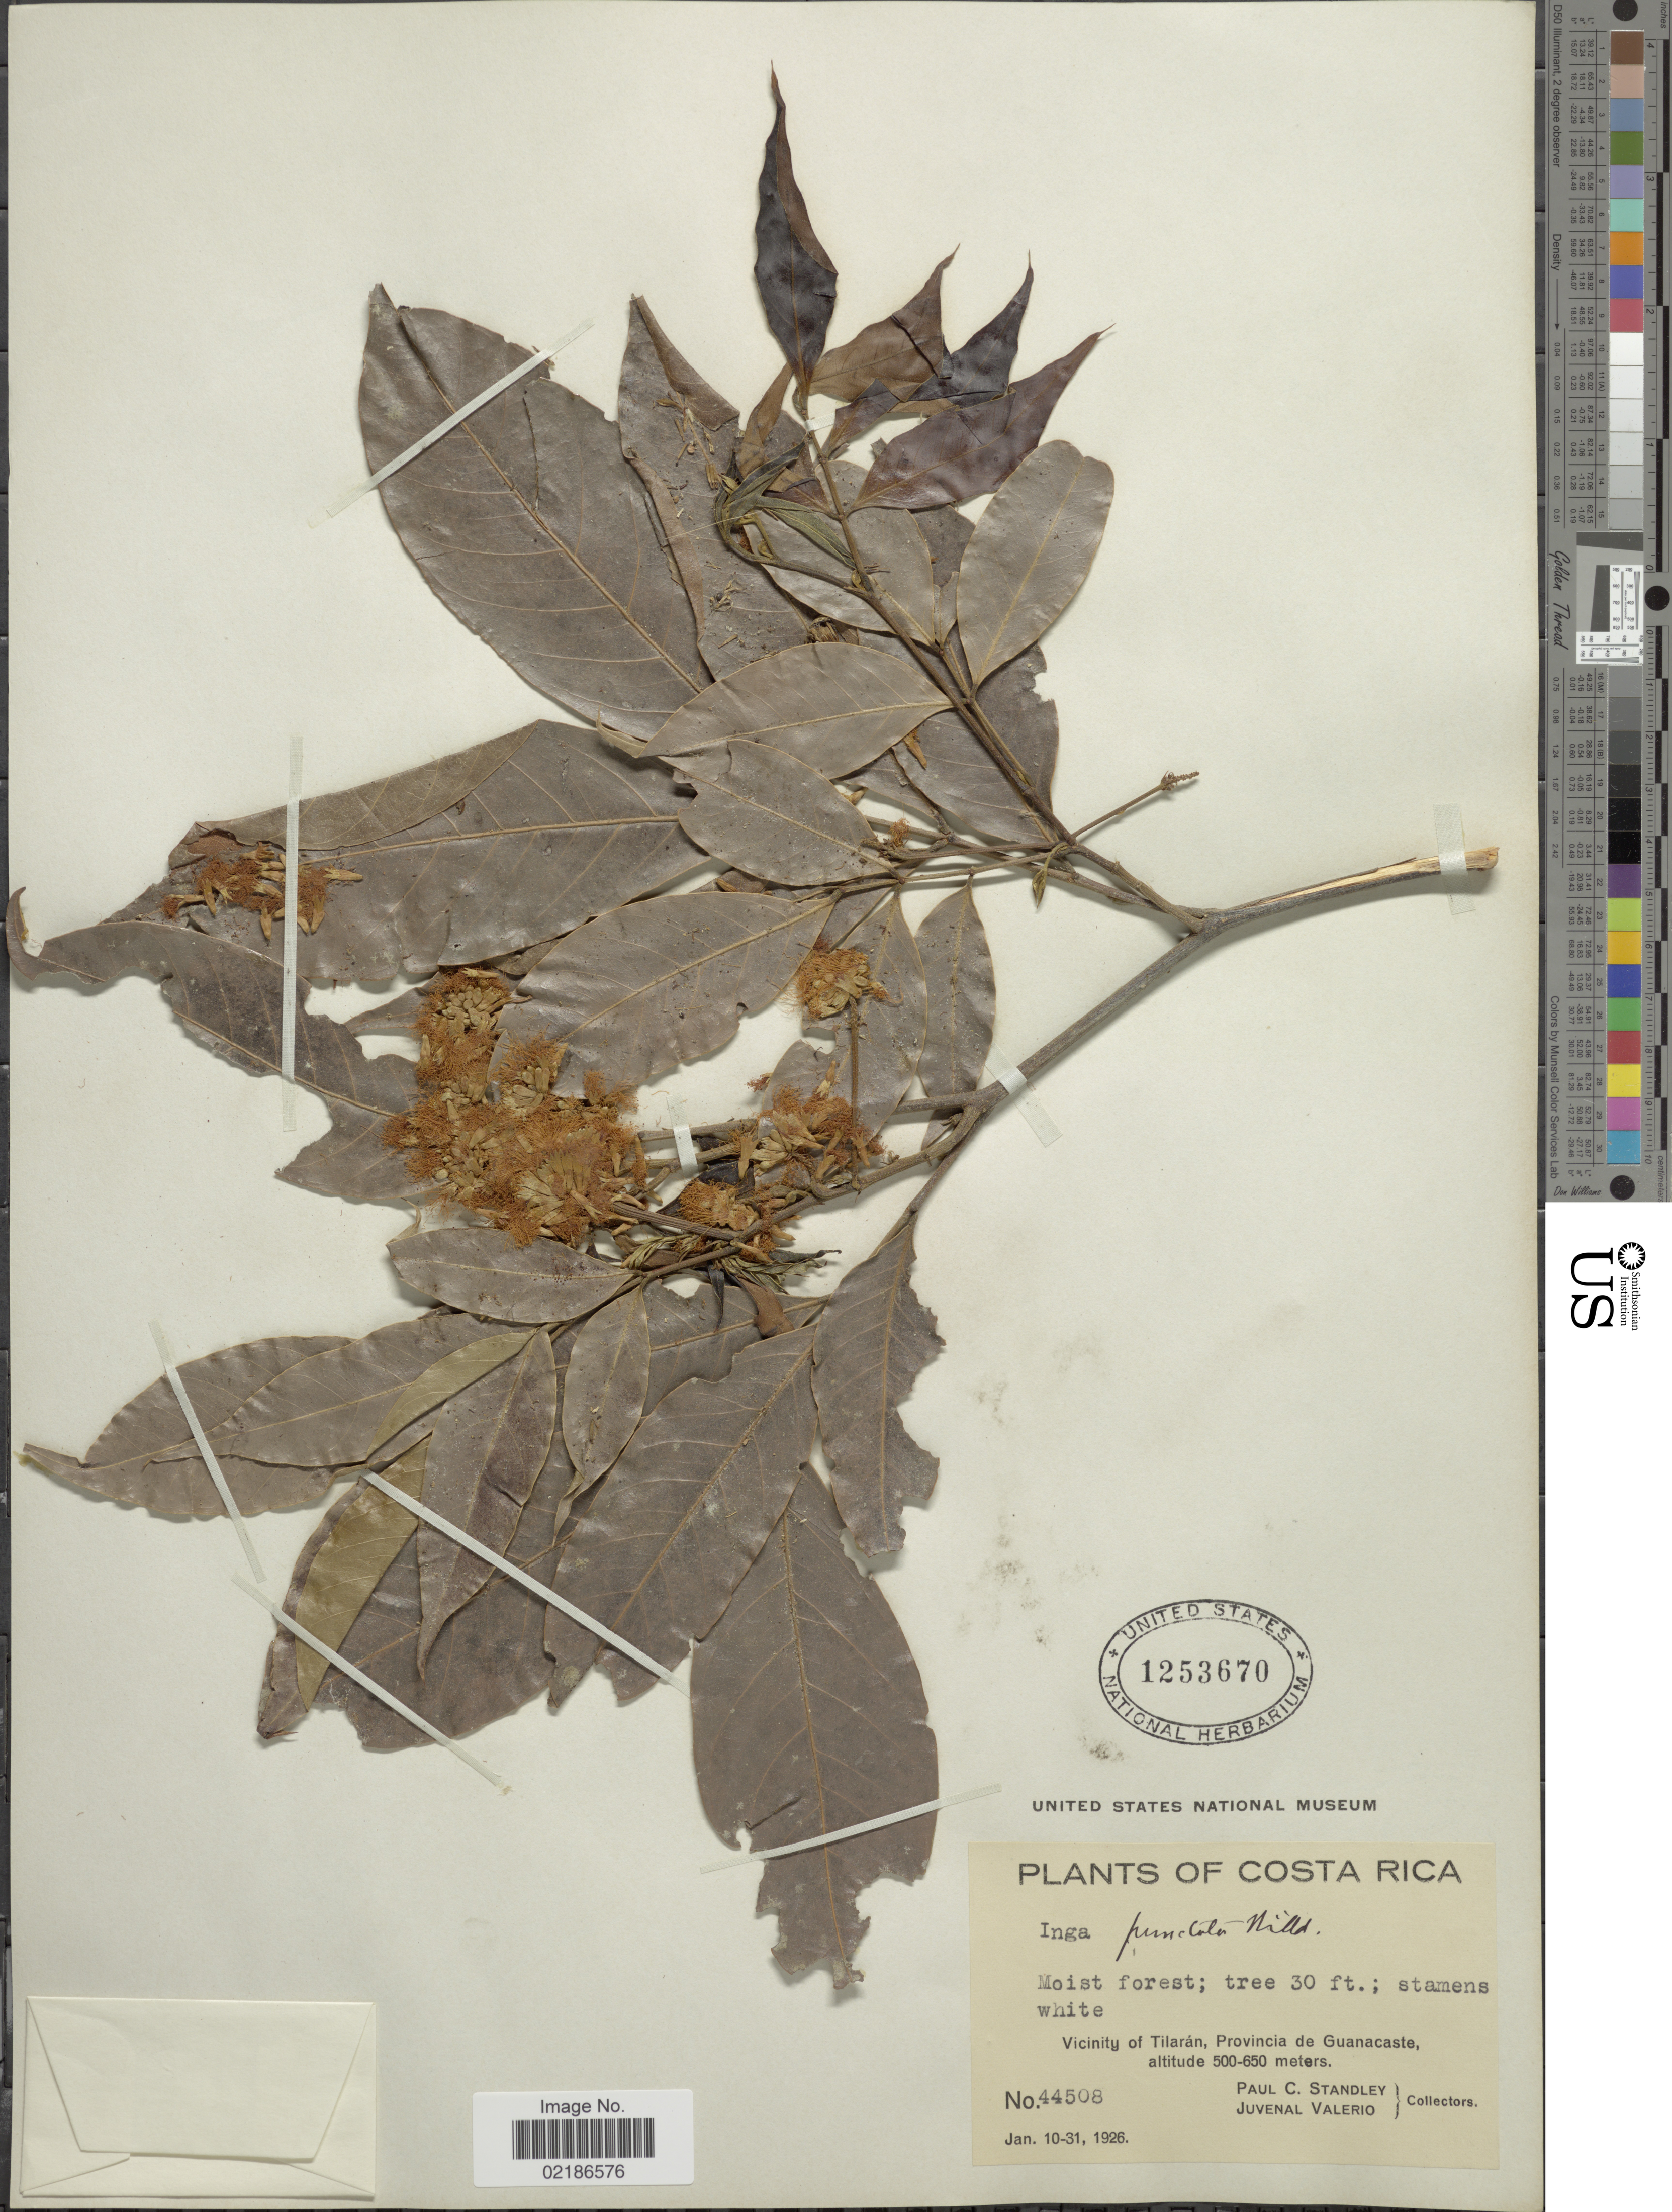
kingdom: Plantae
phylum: Tracheophyta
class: Magnoliopsida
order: Fabales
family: Fabaceae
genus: Inga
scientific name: Inga punctata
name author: Willd.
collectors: P. C. Standley & J. Valerio R.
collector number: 44508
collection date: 1926-01-10/1926-01-31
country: Costa Rica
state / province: Guanacaste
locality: Vicinity of Tilaran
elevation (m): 500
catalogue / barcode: US 1253670